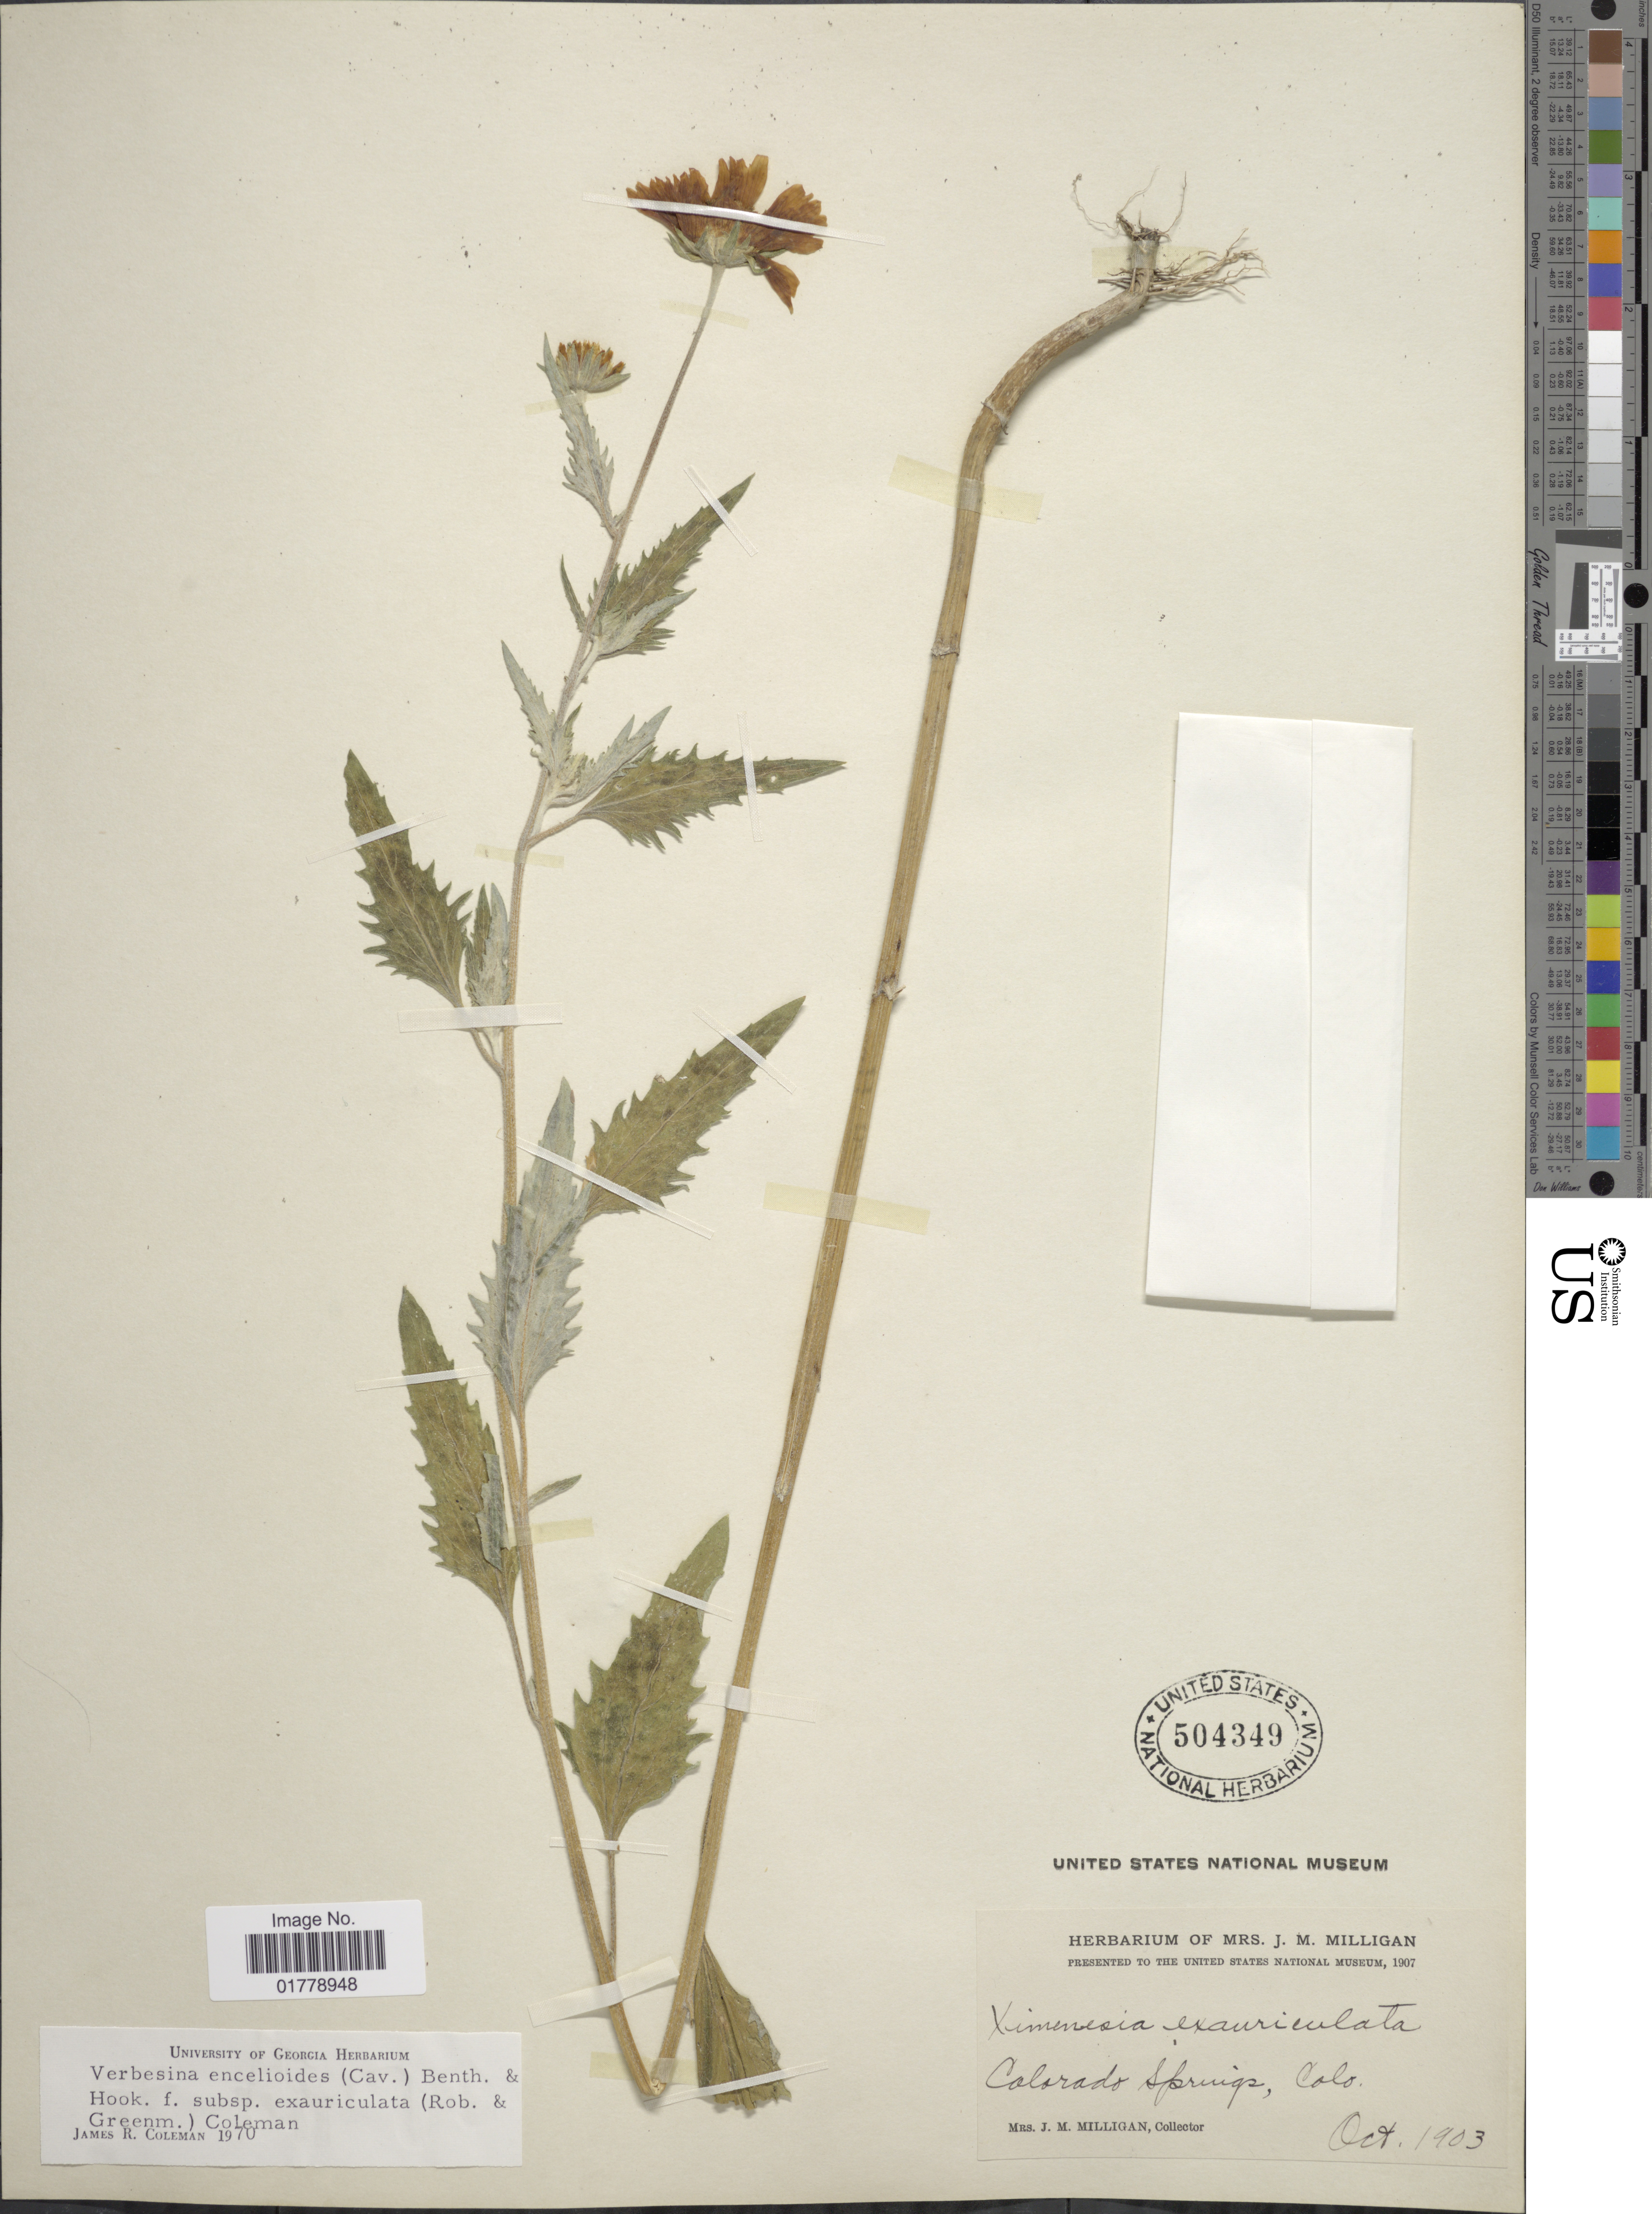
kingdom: Plantae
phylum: Tracheophyta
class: Magnoliopsida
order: Asterales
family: Asteraceae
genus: Verbesina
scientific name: Verbesina encelioides var. cana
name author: (B.L. Rob.) Greenm.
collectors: J. Milligan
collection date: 1903-10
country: United States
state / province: Colorado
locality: Colorado Springs, Colo.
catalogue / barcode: US 504349